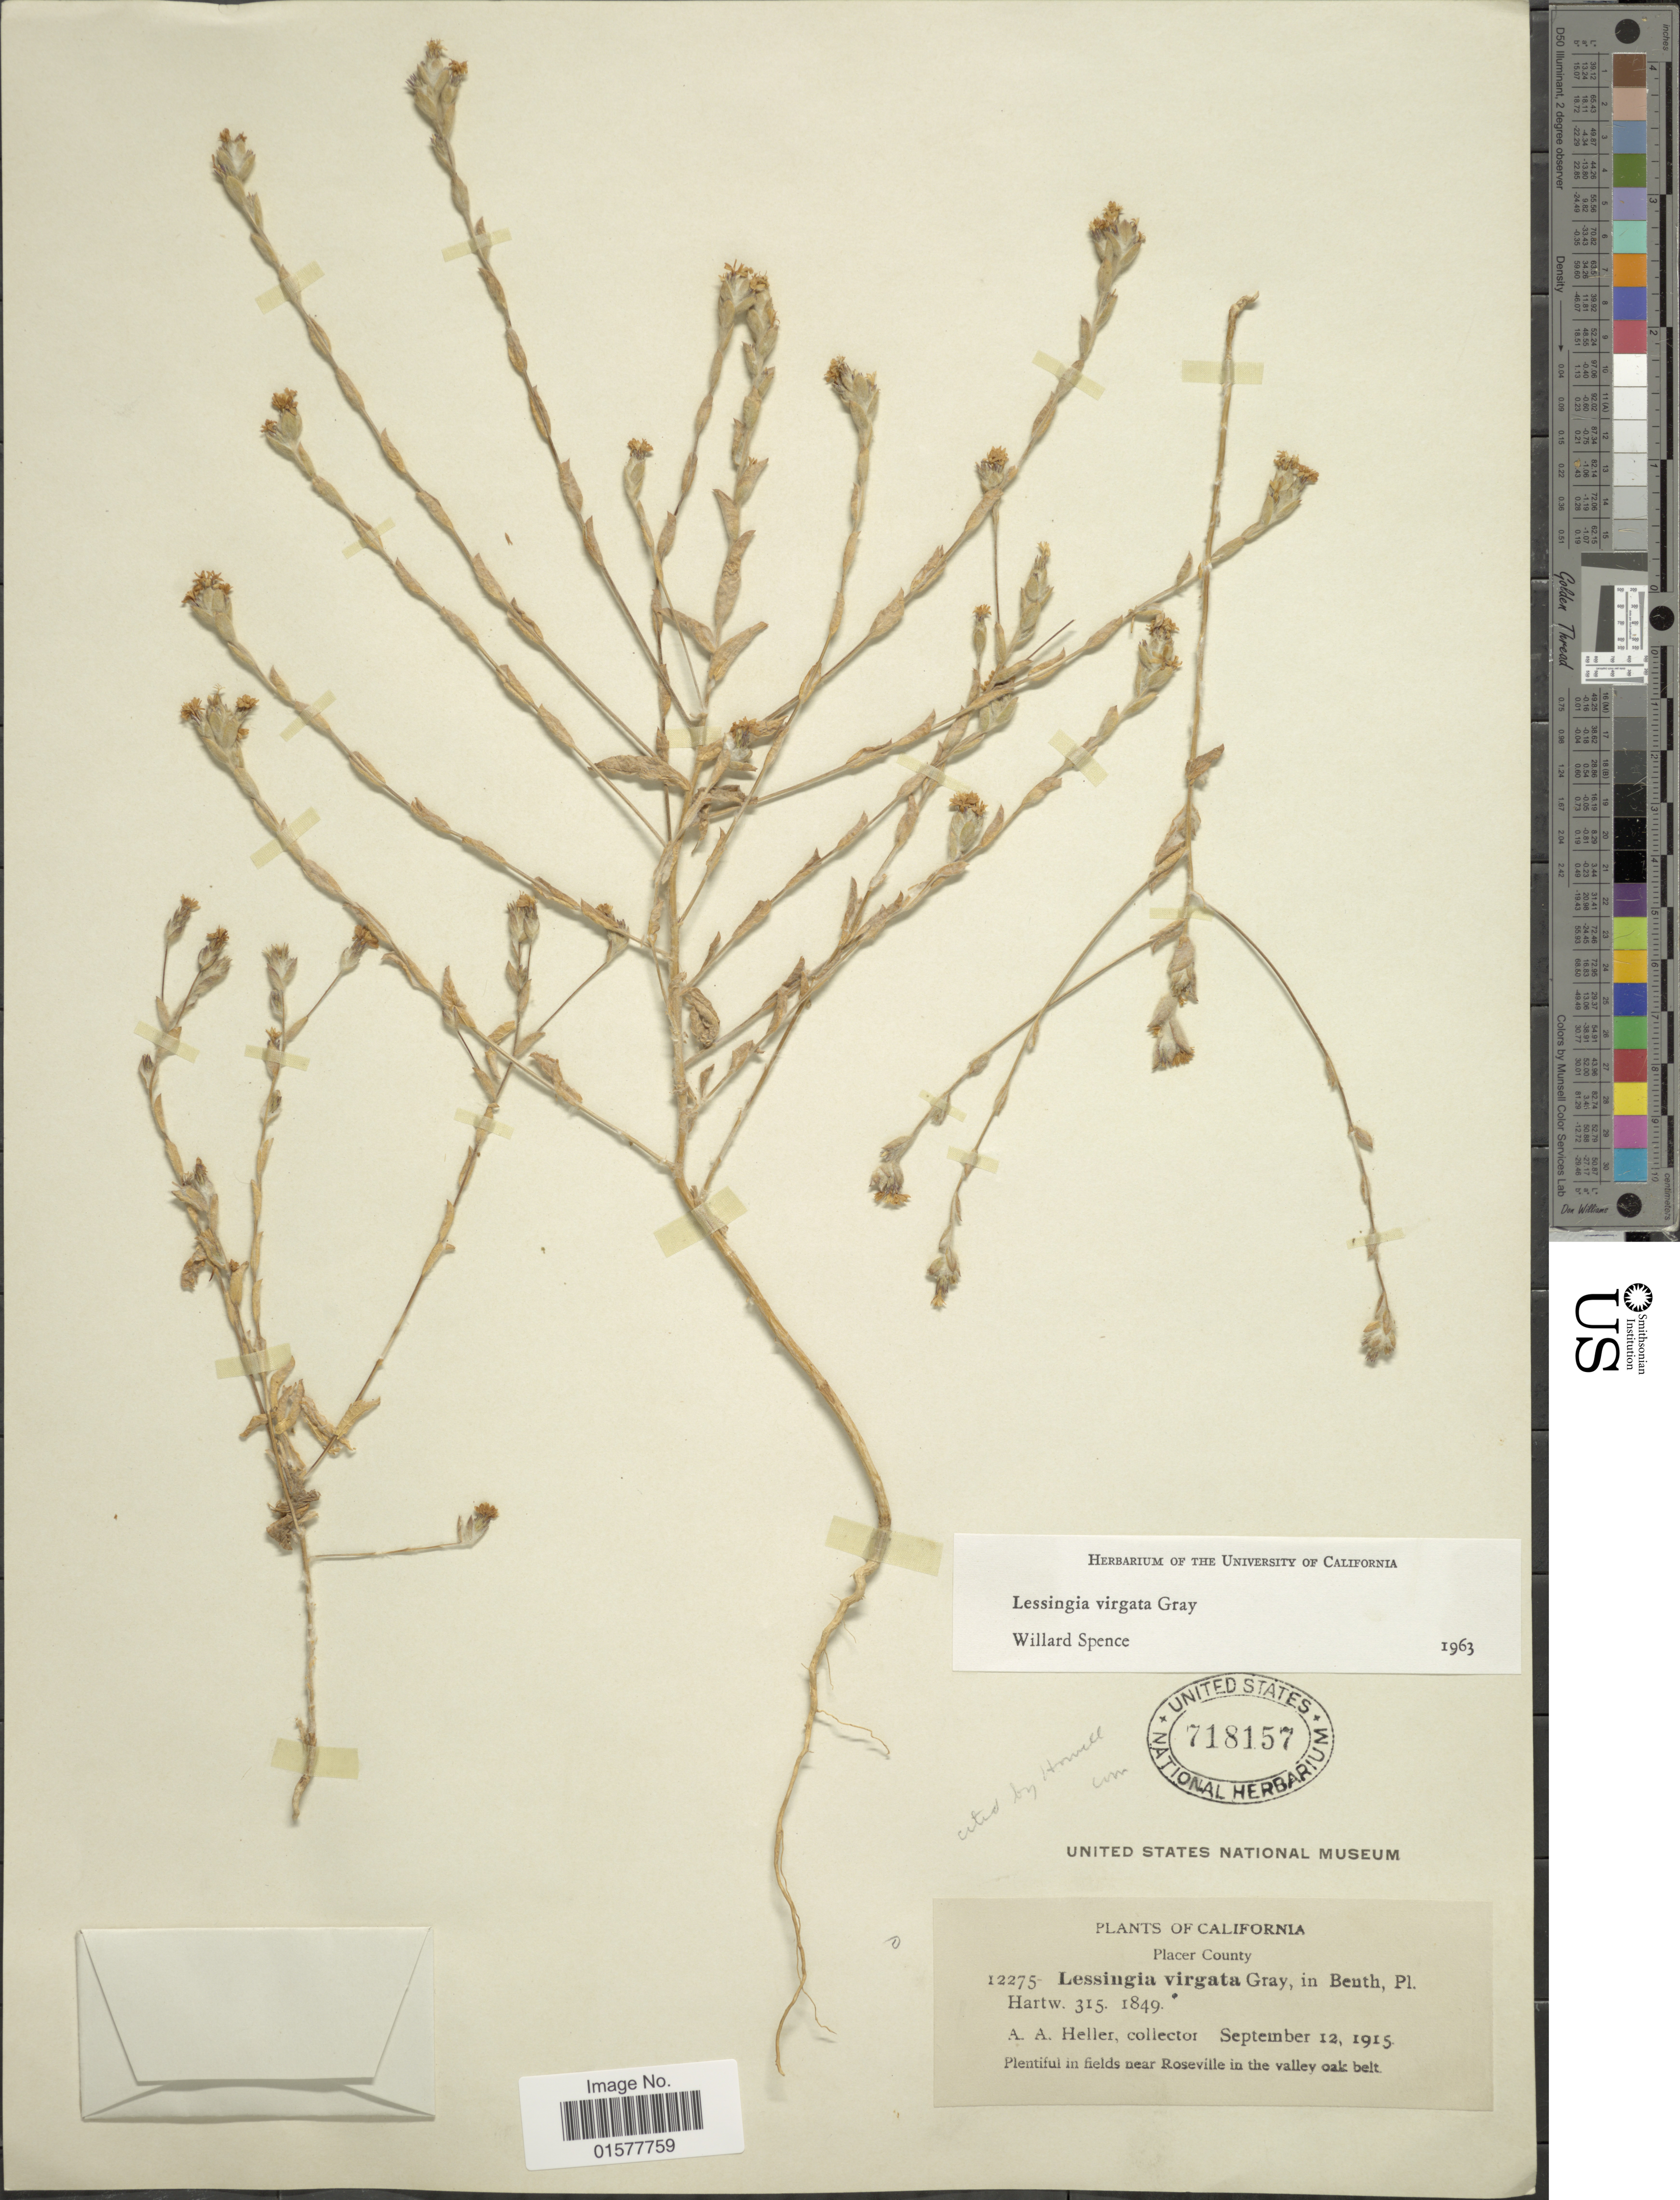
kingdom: Plantae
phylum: Tracheophyta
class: Magnoliopsida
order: Asterales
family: Asteraceae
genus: Lessingia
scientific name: Lessingia virgata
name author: A. Gray in Benth.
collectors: A. A. Heller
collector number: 12275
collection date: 1915-09-12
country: United States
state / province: California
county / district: Placer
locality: Placer County, Plentiful in fields near Roseville in the valley oak belt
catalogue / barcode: US 718157